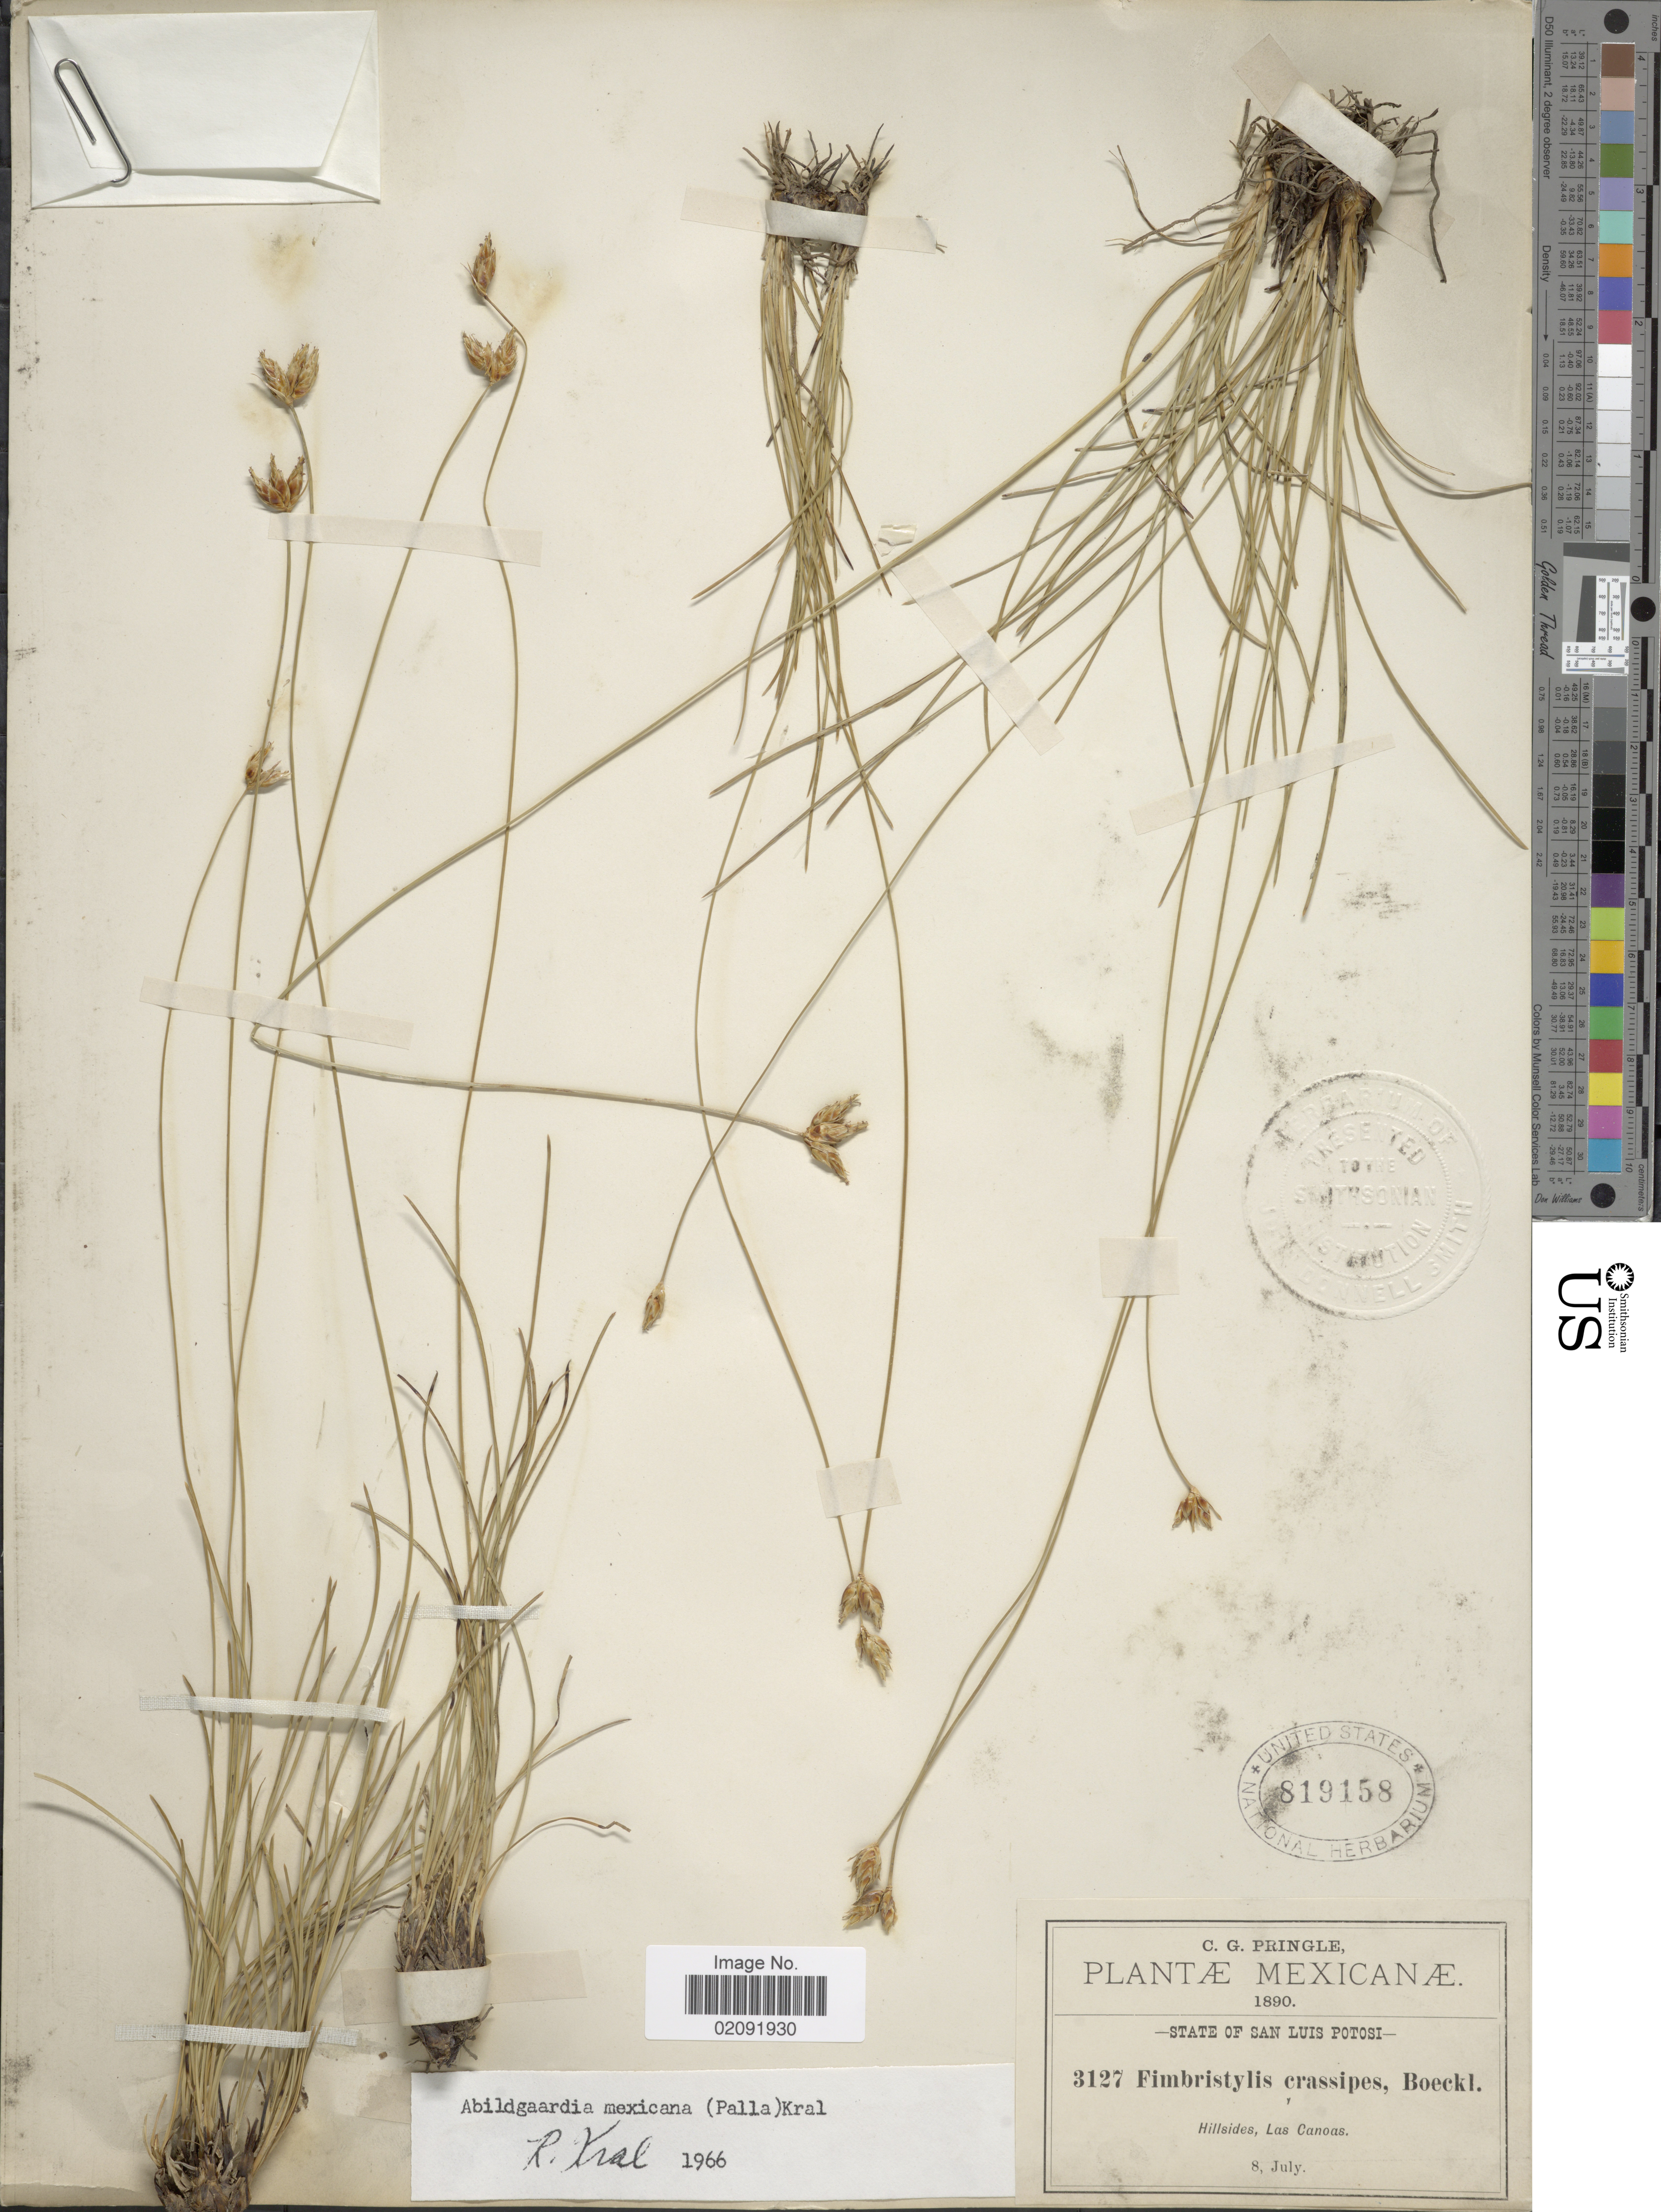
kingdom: Plantae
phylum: Tracheophyta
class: Liliopsida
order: Poales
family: Cyperaceae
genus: Abildgaardia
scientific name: Abildgaardia mexicana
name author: (Palla) Kral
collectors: C. G. Pringle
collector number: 3127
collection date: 1890-07-08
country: Mexico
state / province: San Luis Potosí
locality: Hillsides, Las Canoas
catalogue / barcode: US 918158